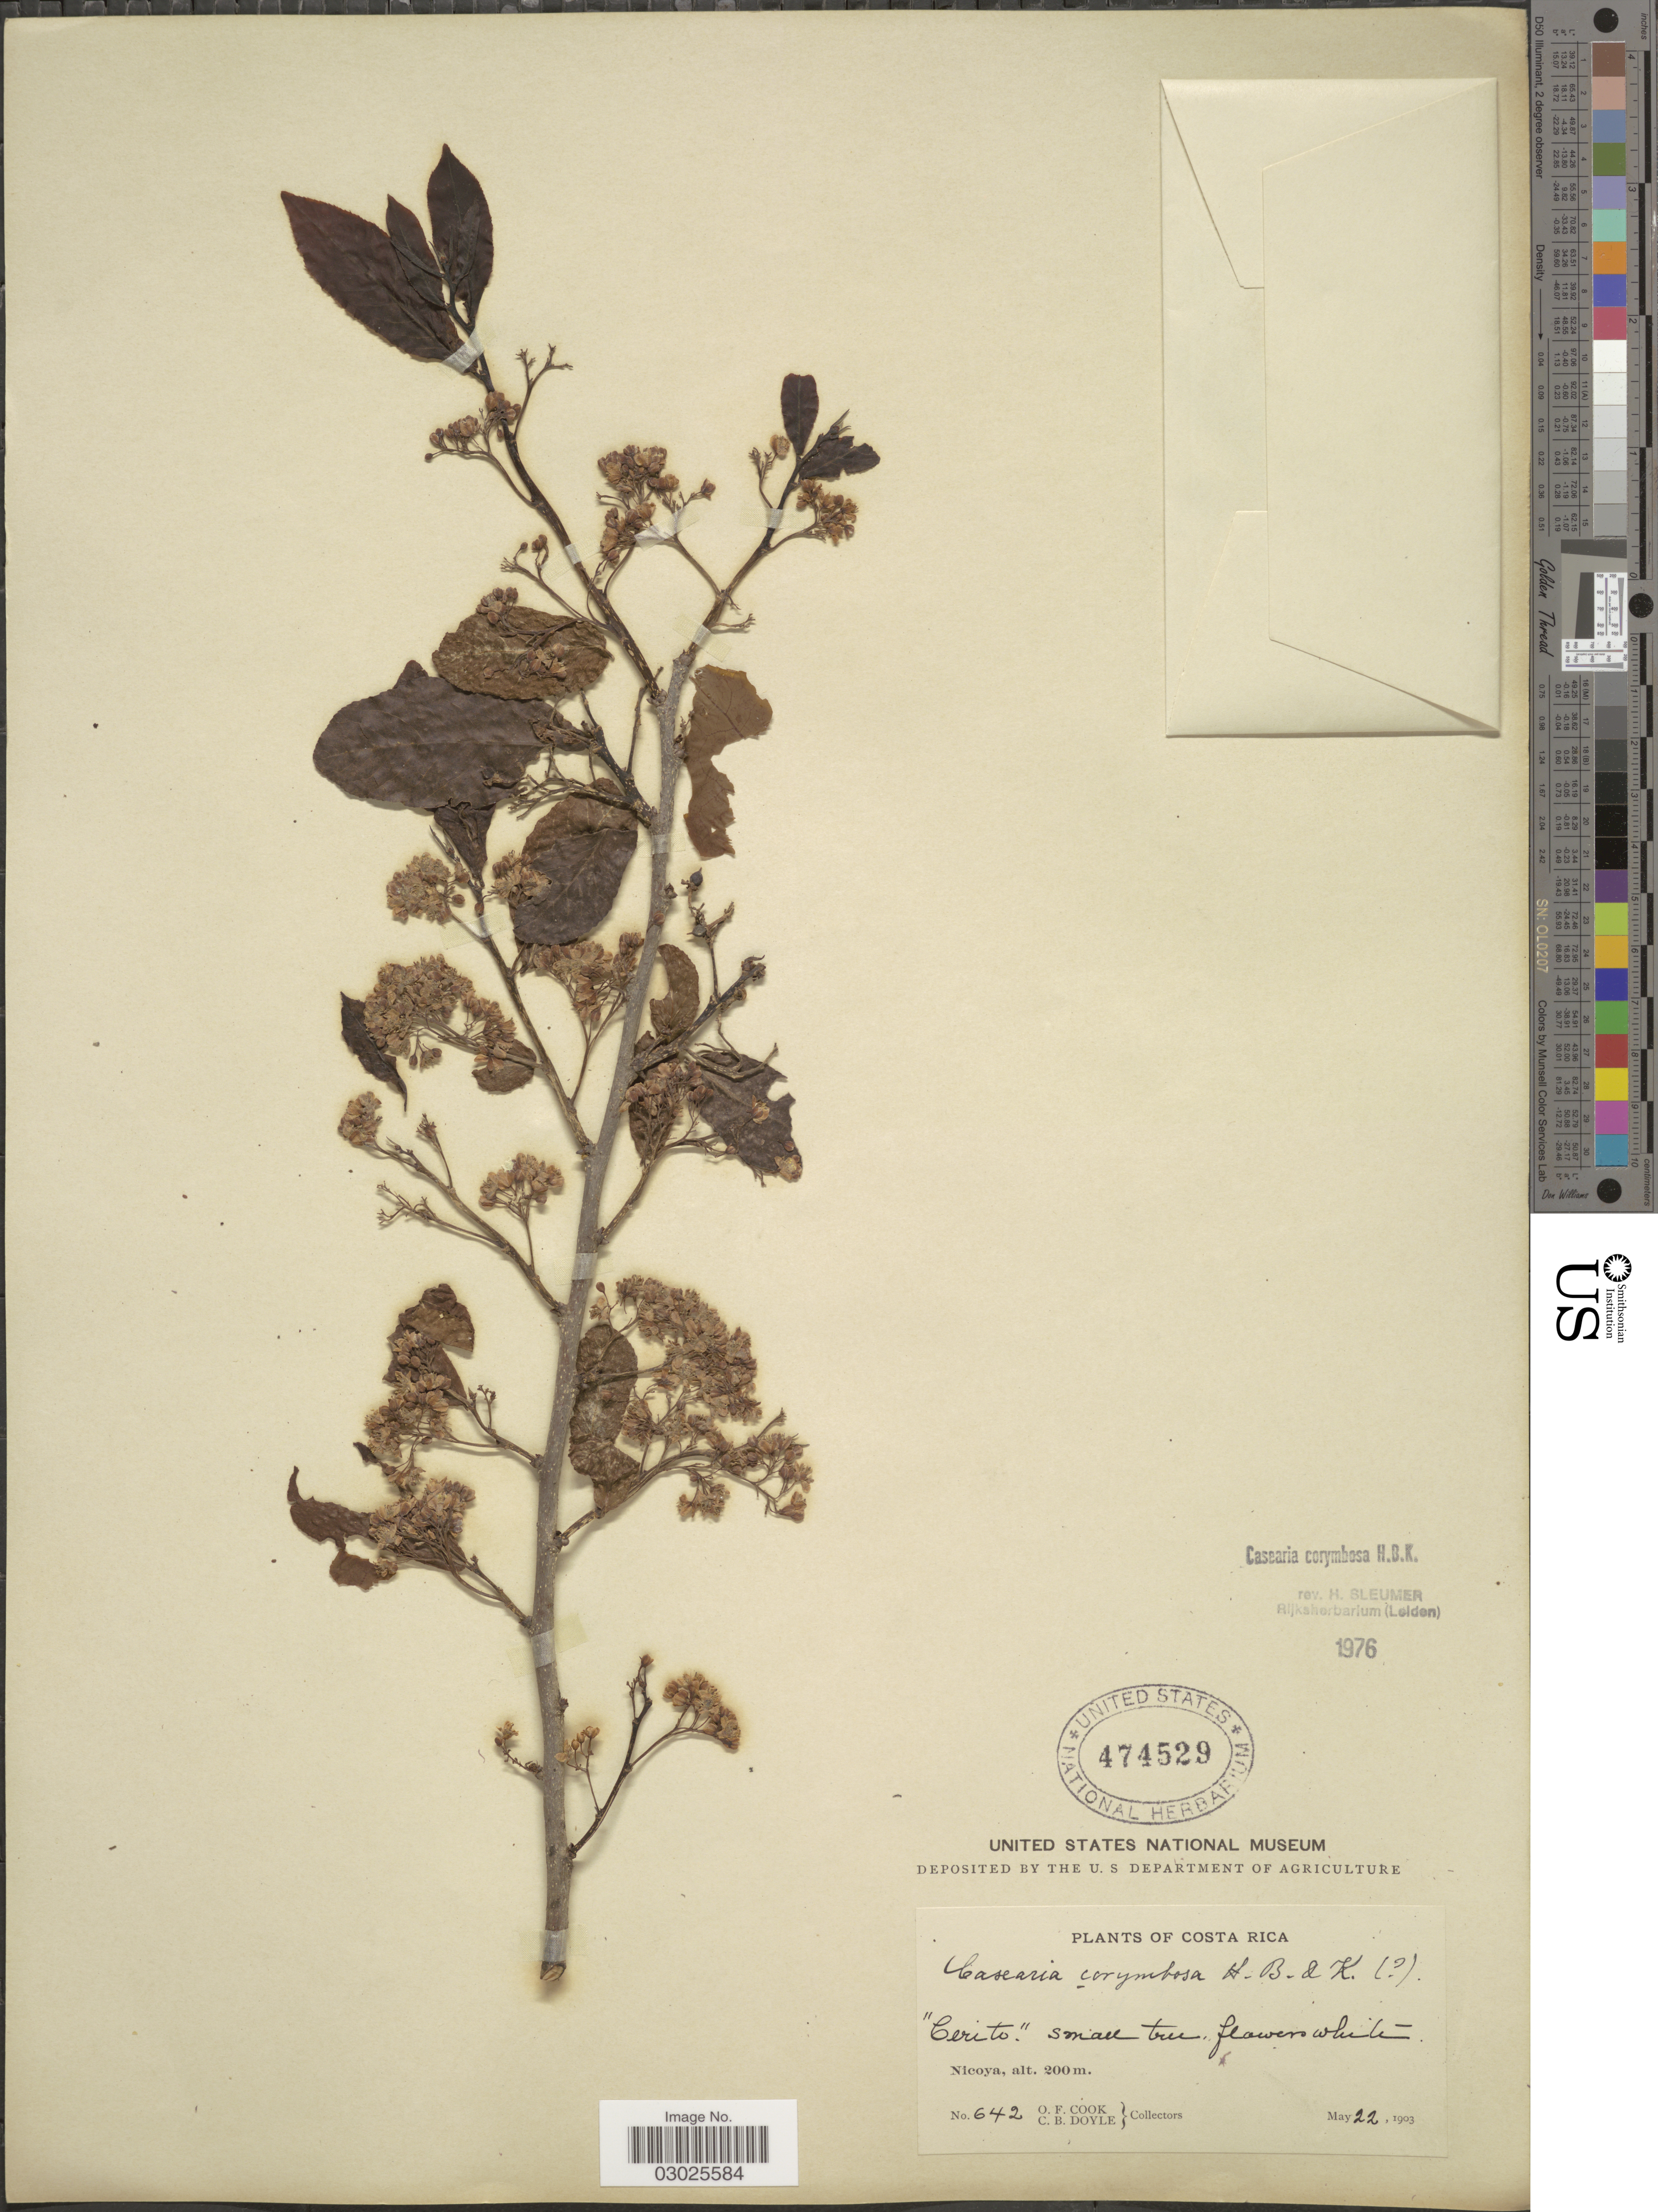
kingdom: Plantae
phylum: Tracheophyta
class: Magnoliopsida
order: Malpighiales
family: Salicaceae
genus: Casearia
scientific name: Casearia corymbosa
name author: Kunth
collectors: O. F. Cook & C. Doyle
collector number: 642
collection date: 1903-05-22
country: Costa Rica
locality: Nicoya.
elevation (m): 200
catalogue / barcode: US 474529